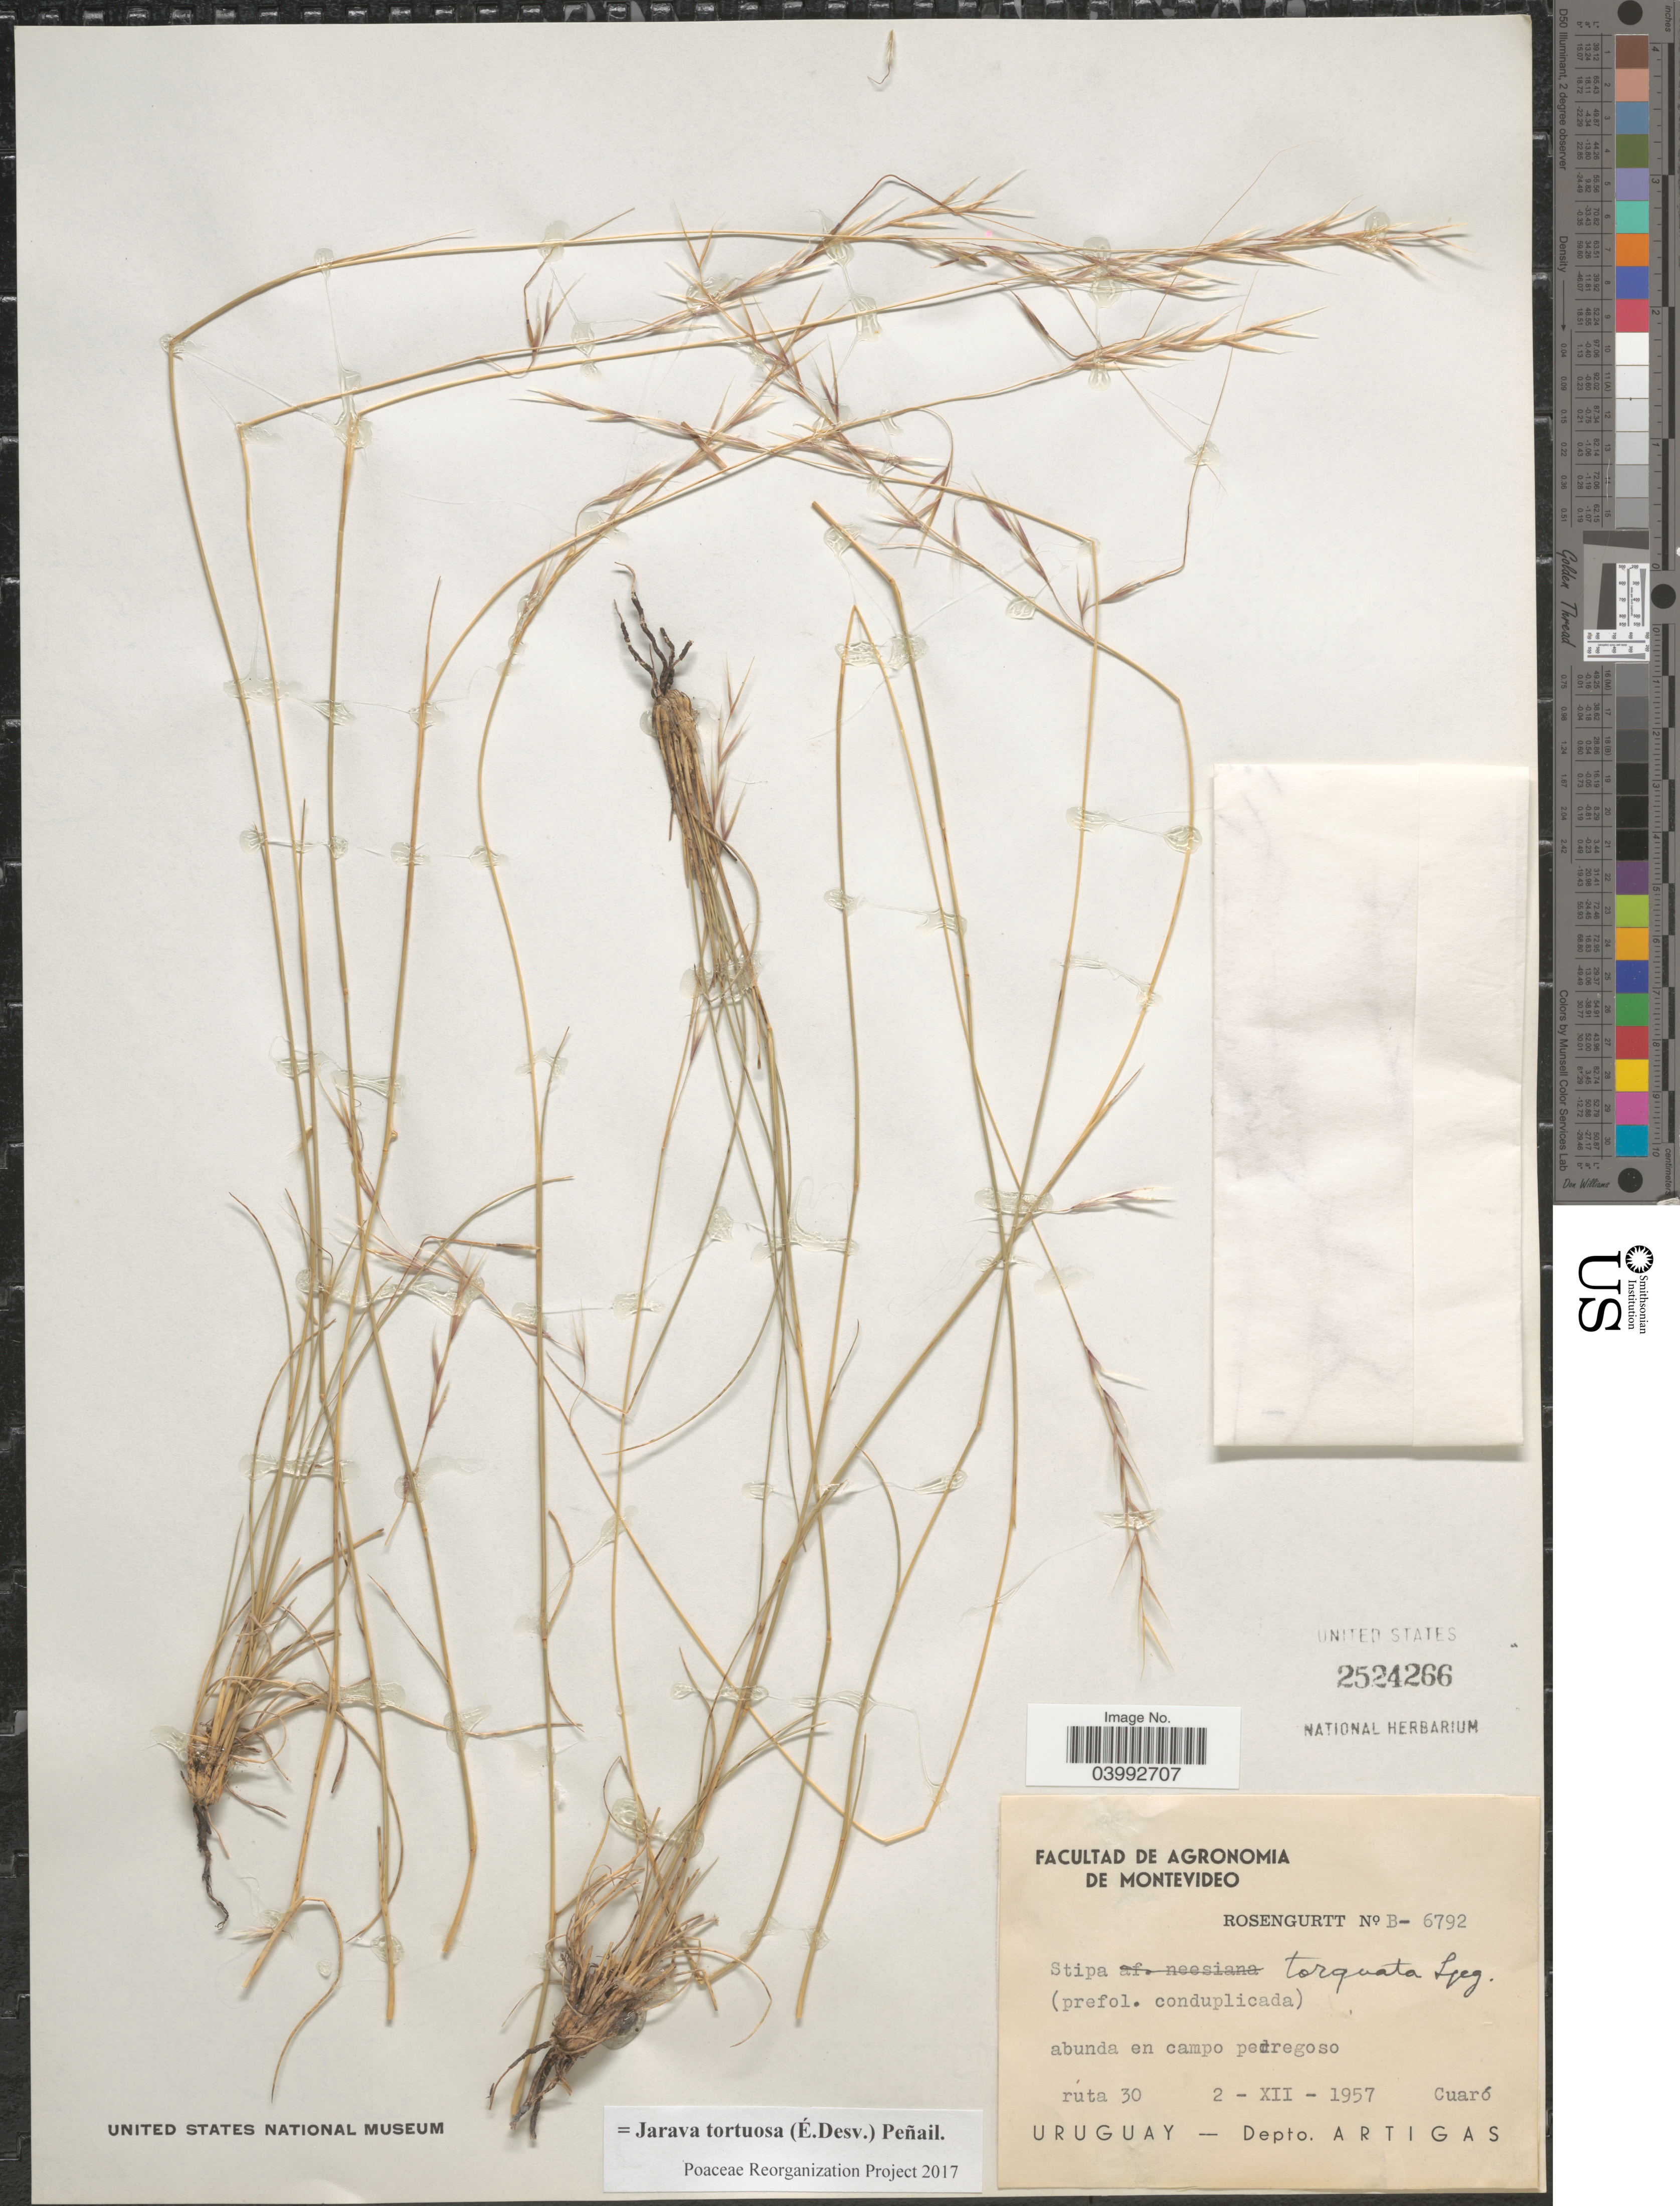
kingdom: Plantae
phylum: Tracheophyta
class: Liliopsida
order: Poales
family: Poaceae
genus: Jarava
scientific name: Jarava tortuosa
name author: (É. Desv.) Peñail.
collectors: Rosengurtt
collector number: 6792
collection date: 1957-12-02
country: Uruguay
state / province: Artigas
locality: Ruta 30. Depto. Artigas.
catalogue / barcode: US 2524266